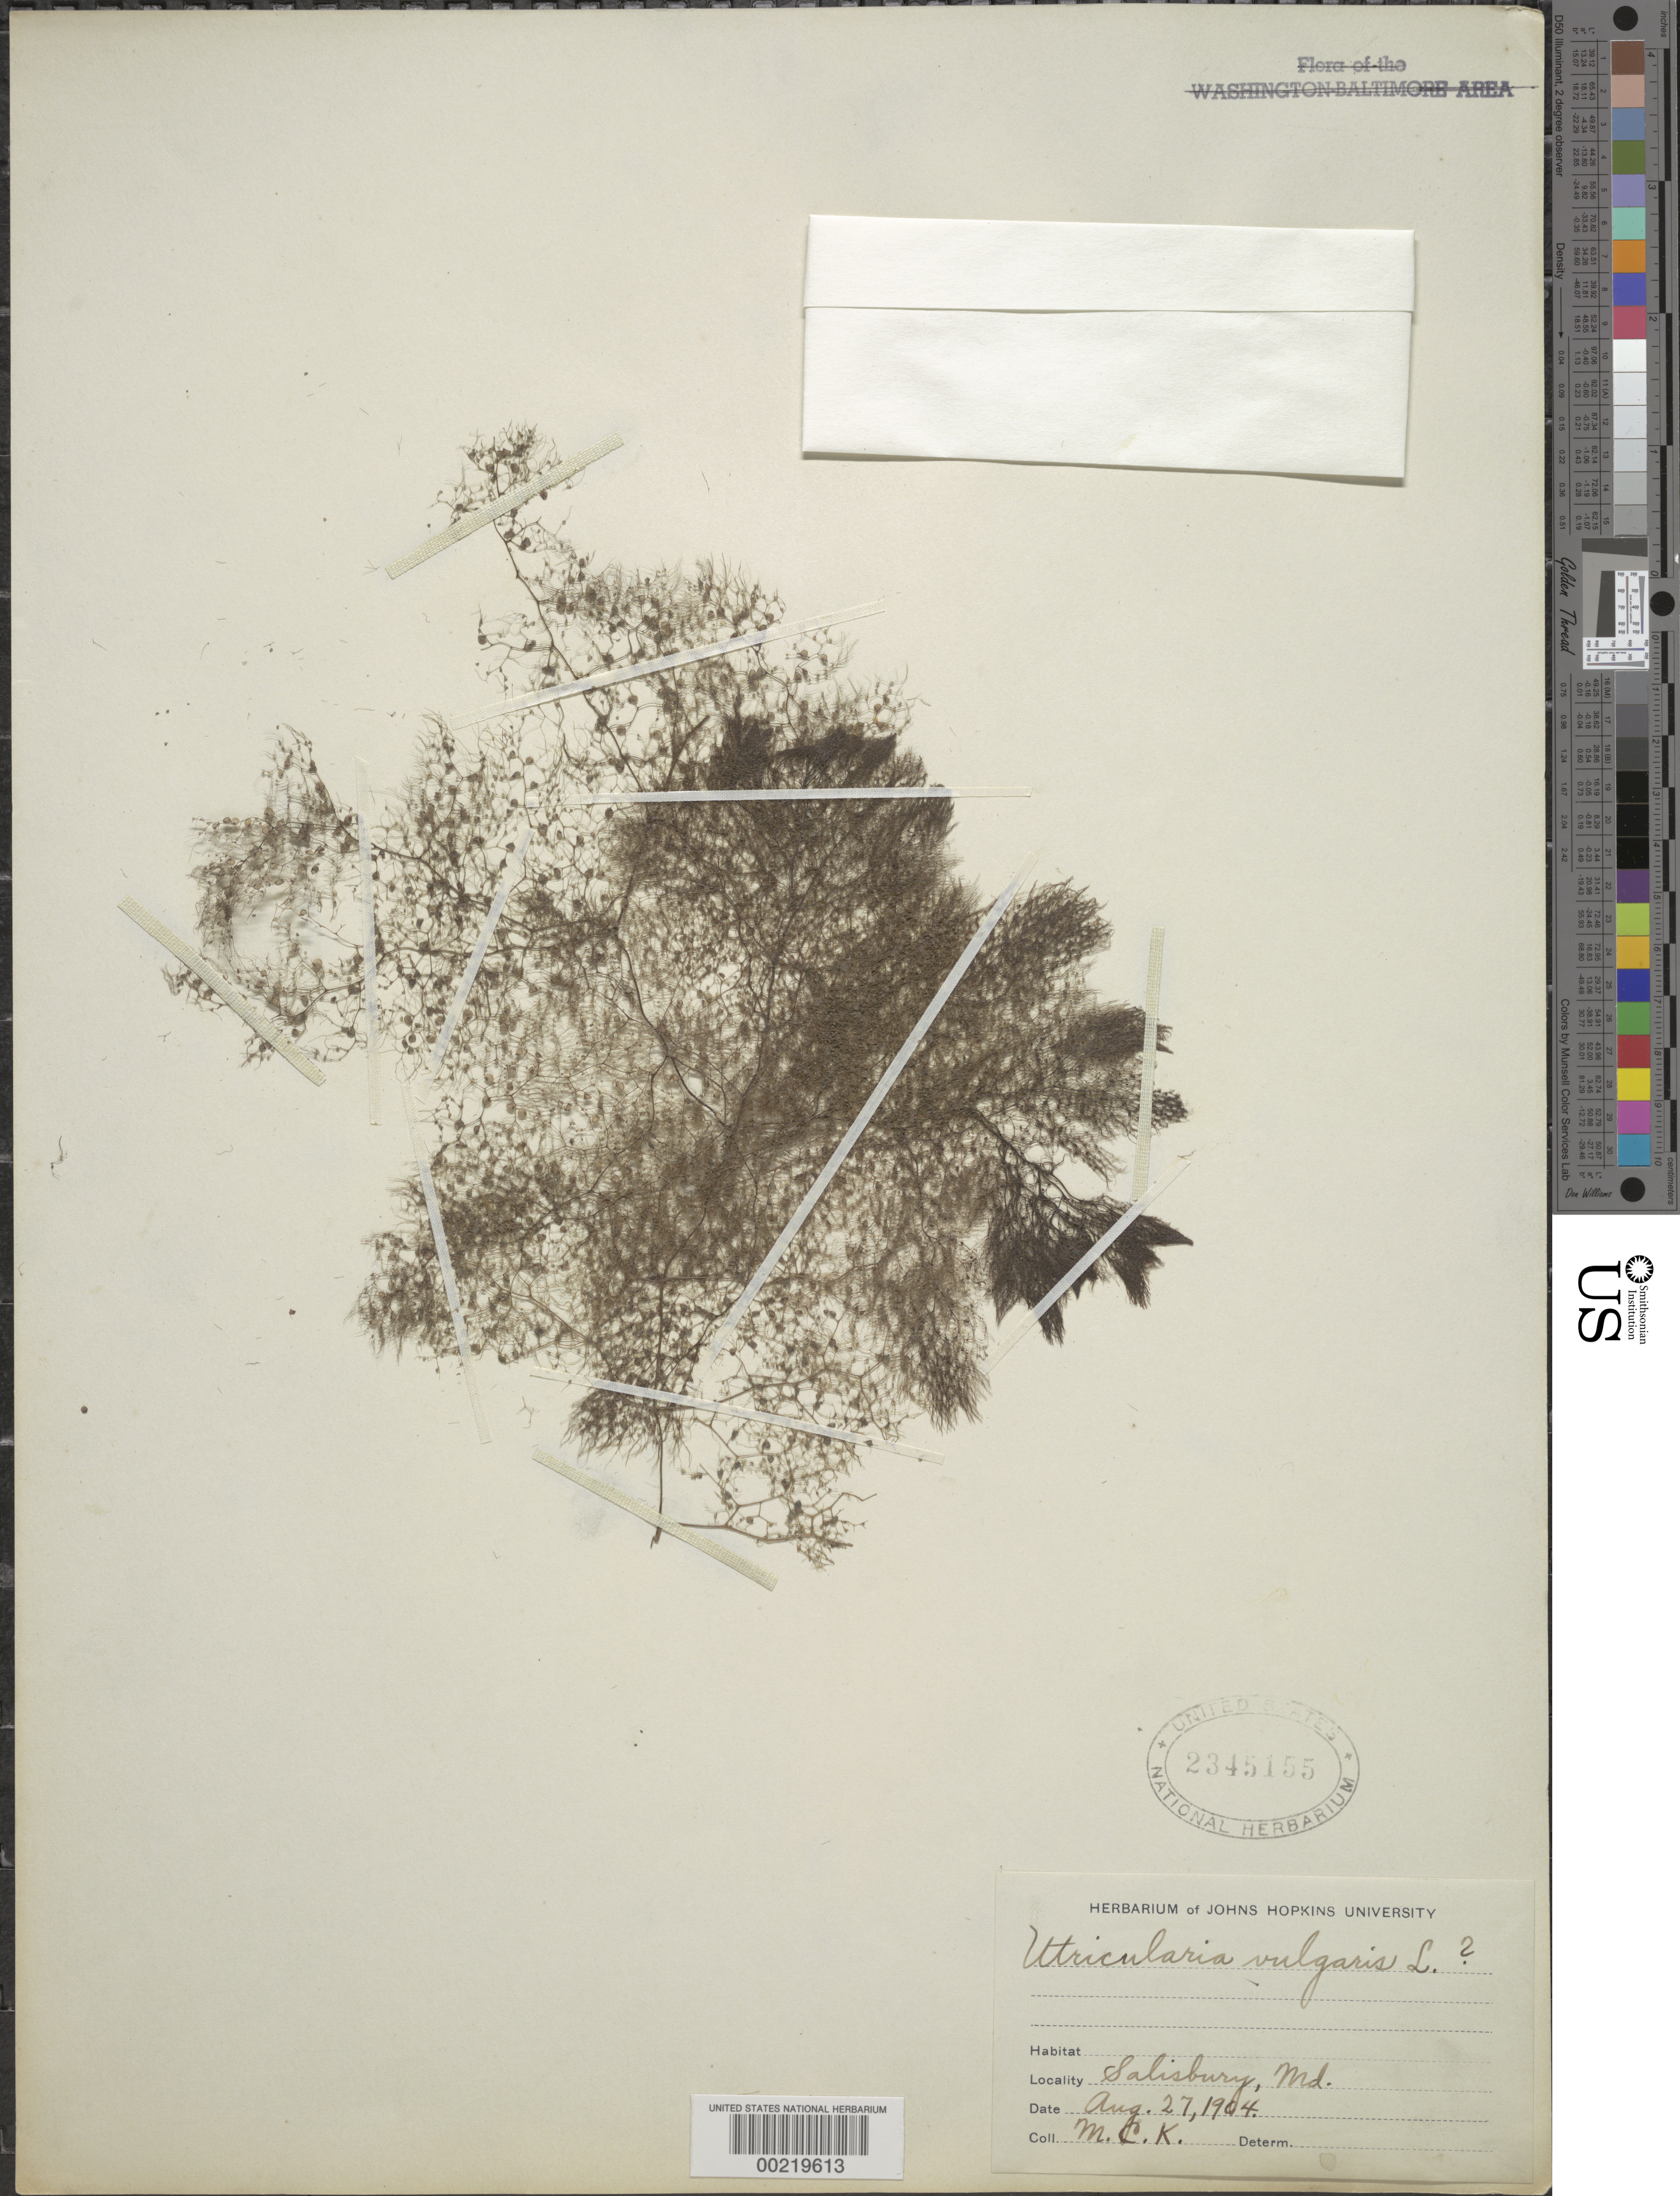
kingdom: Plantae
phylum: Tracheophyta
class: Magnoliopsida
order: Lamiales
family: Lentibulariaceae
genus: Utricularia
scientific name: Utricularia vulgaris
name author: L.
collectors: M.C.K.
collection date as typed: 27 Aug 1904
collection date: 1904-08-27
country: United States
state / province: Maryland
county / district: Wicomico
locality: Salisbury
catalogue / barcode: US 2345155